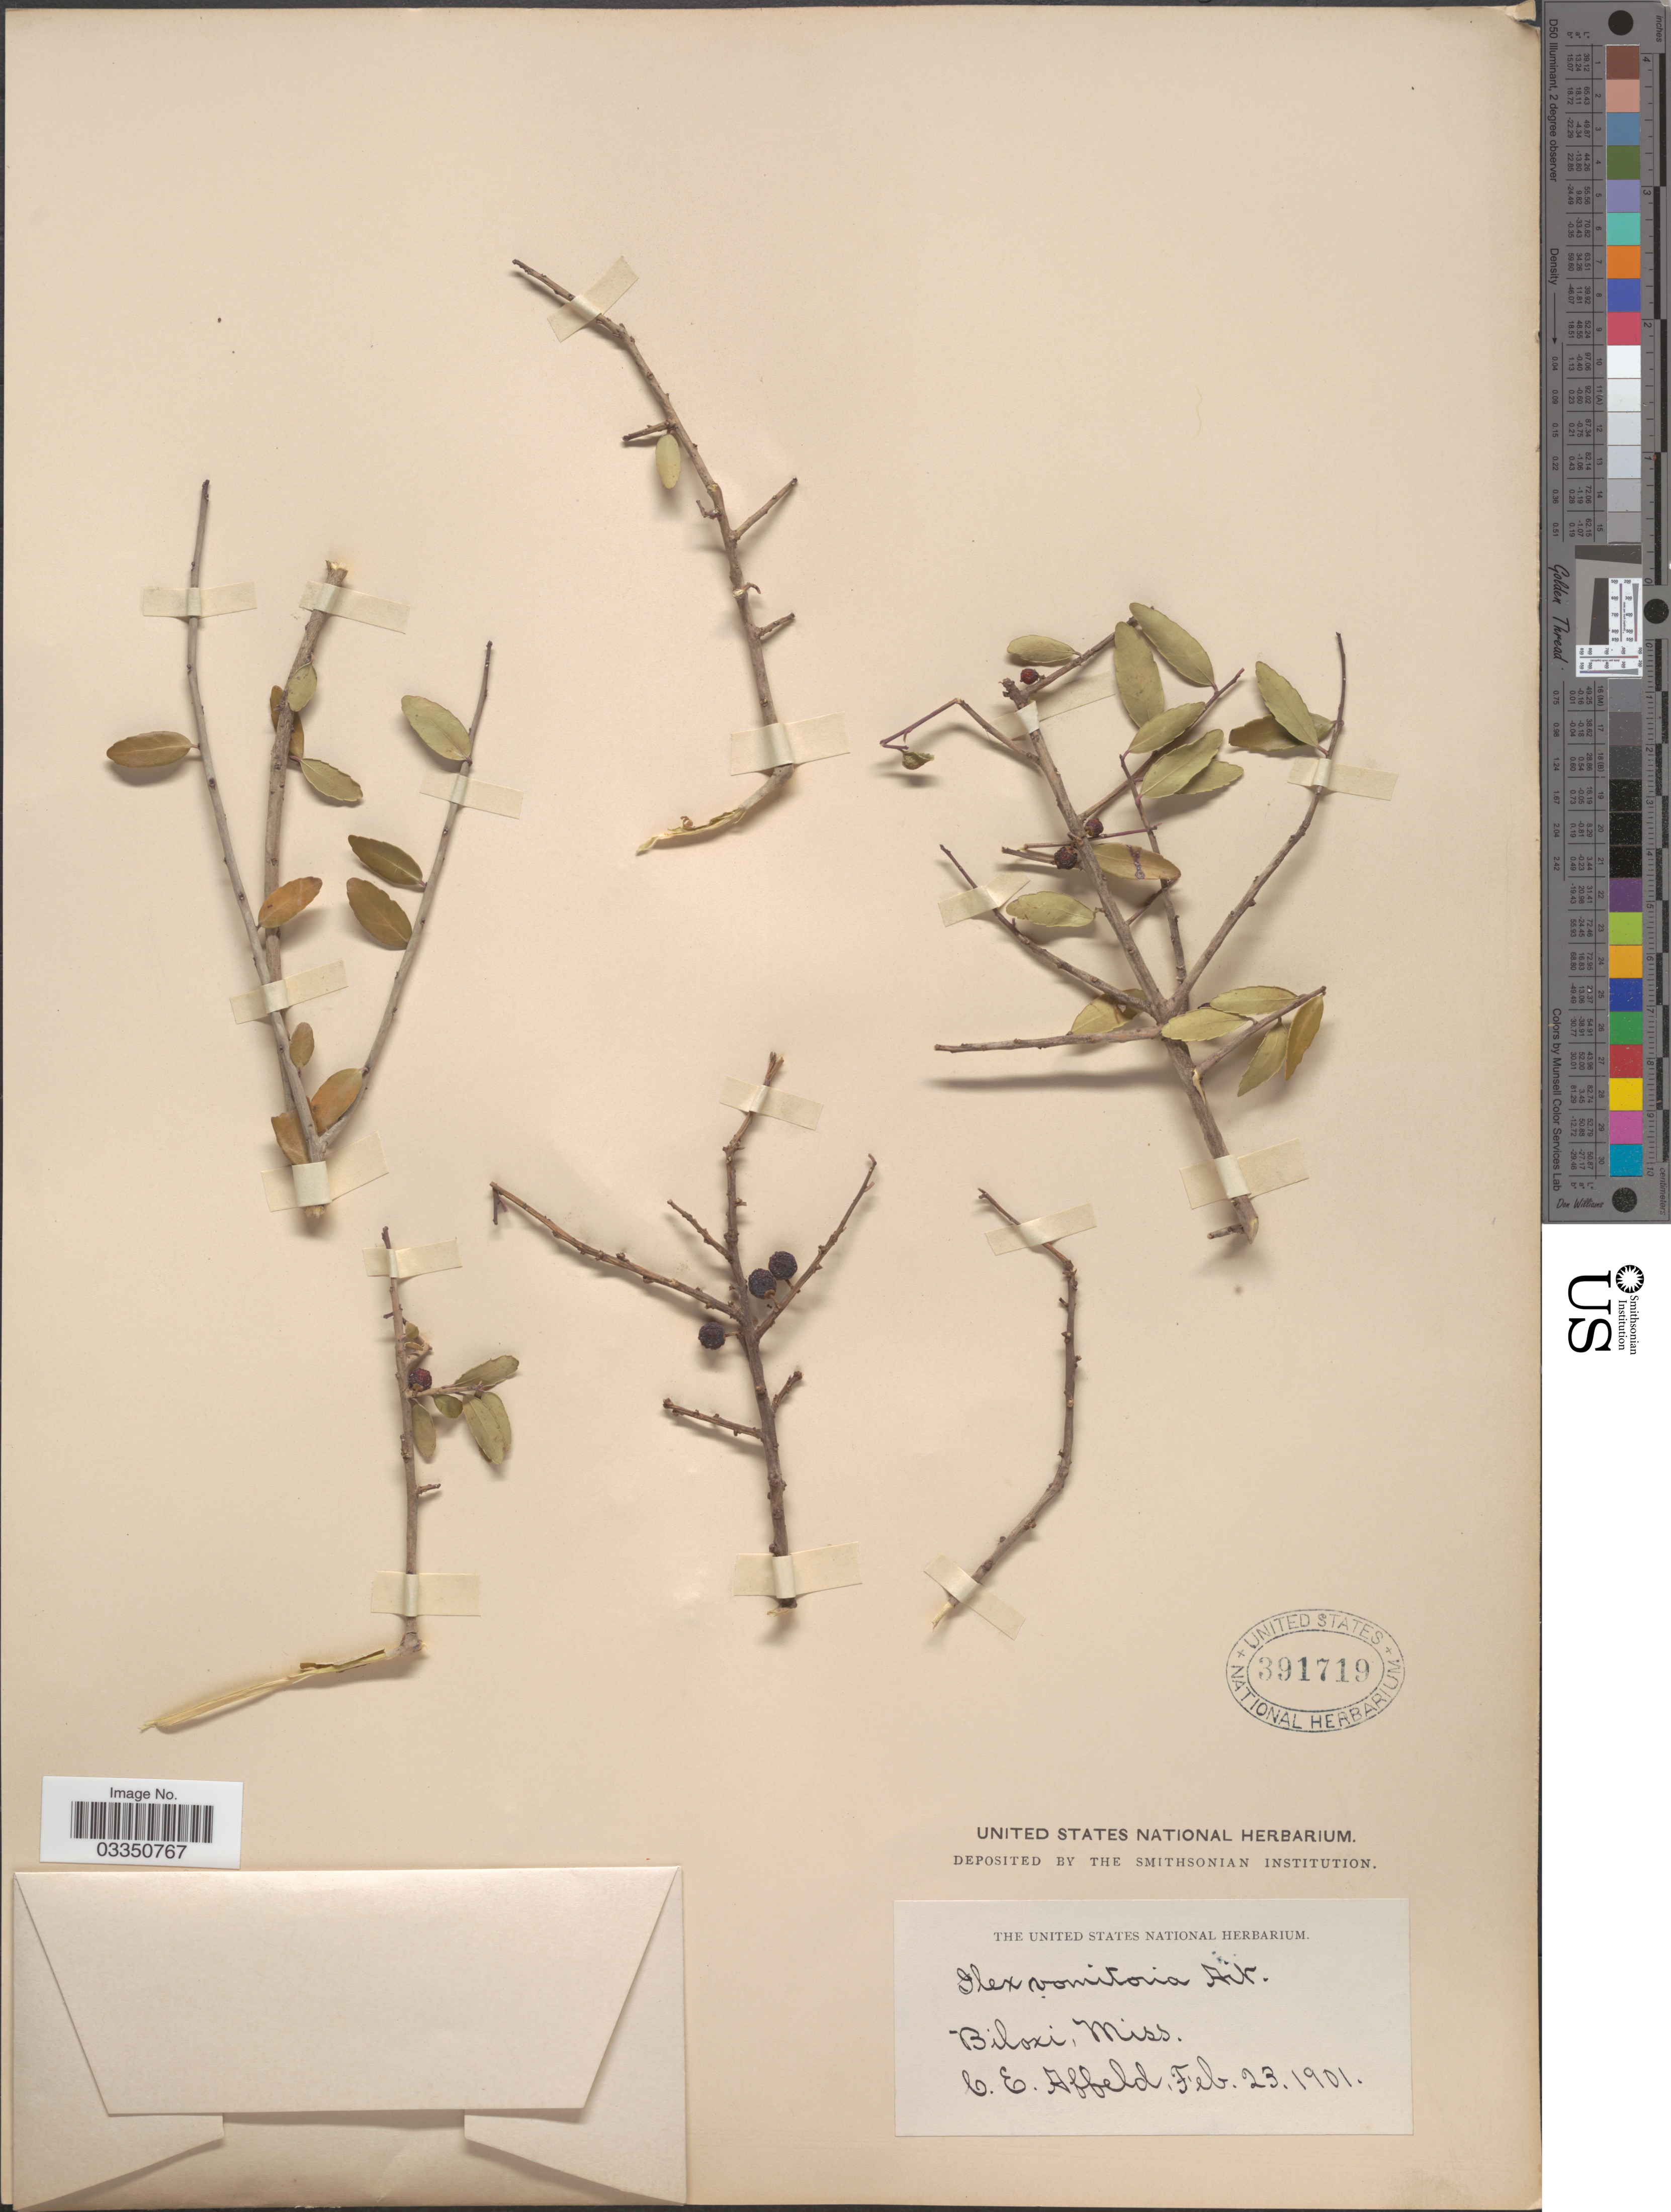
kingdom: Plantae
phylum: Tracheophyta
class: Magnoliopsida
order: Aquifoliales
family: Aquifoliaceae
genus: Ilex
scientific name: Ilex vomitoria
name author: Aiton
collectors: C. Affeld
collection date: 1901-02-23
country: United States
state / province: Mississippi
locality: Biloxi.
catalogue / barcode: US 391719